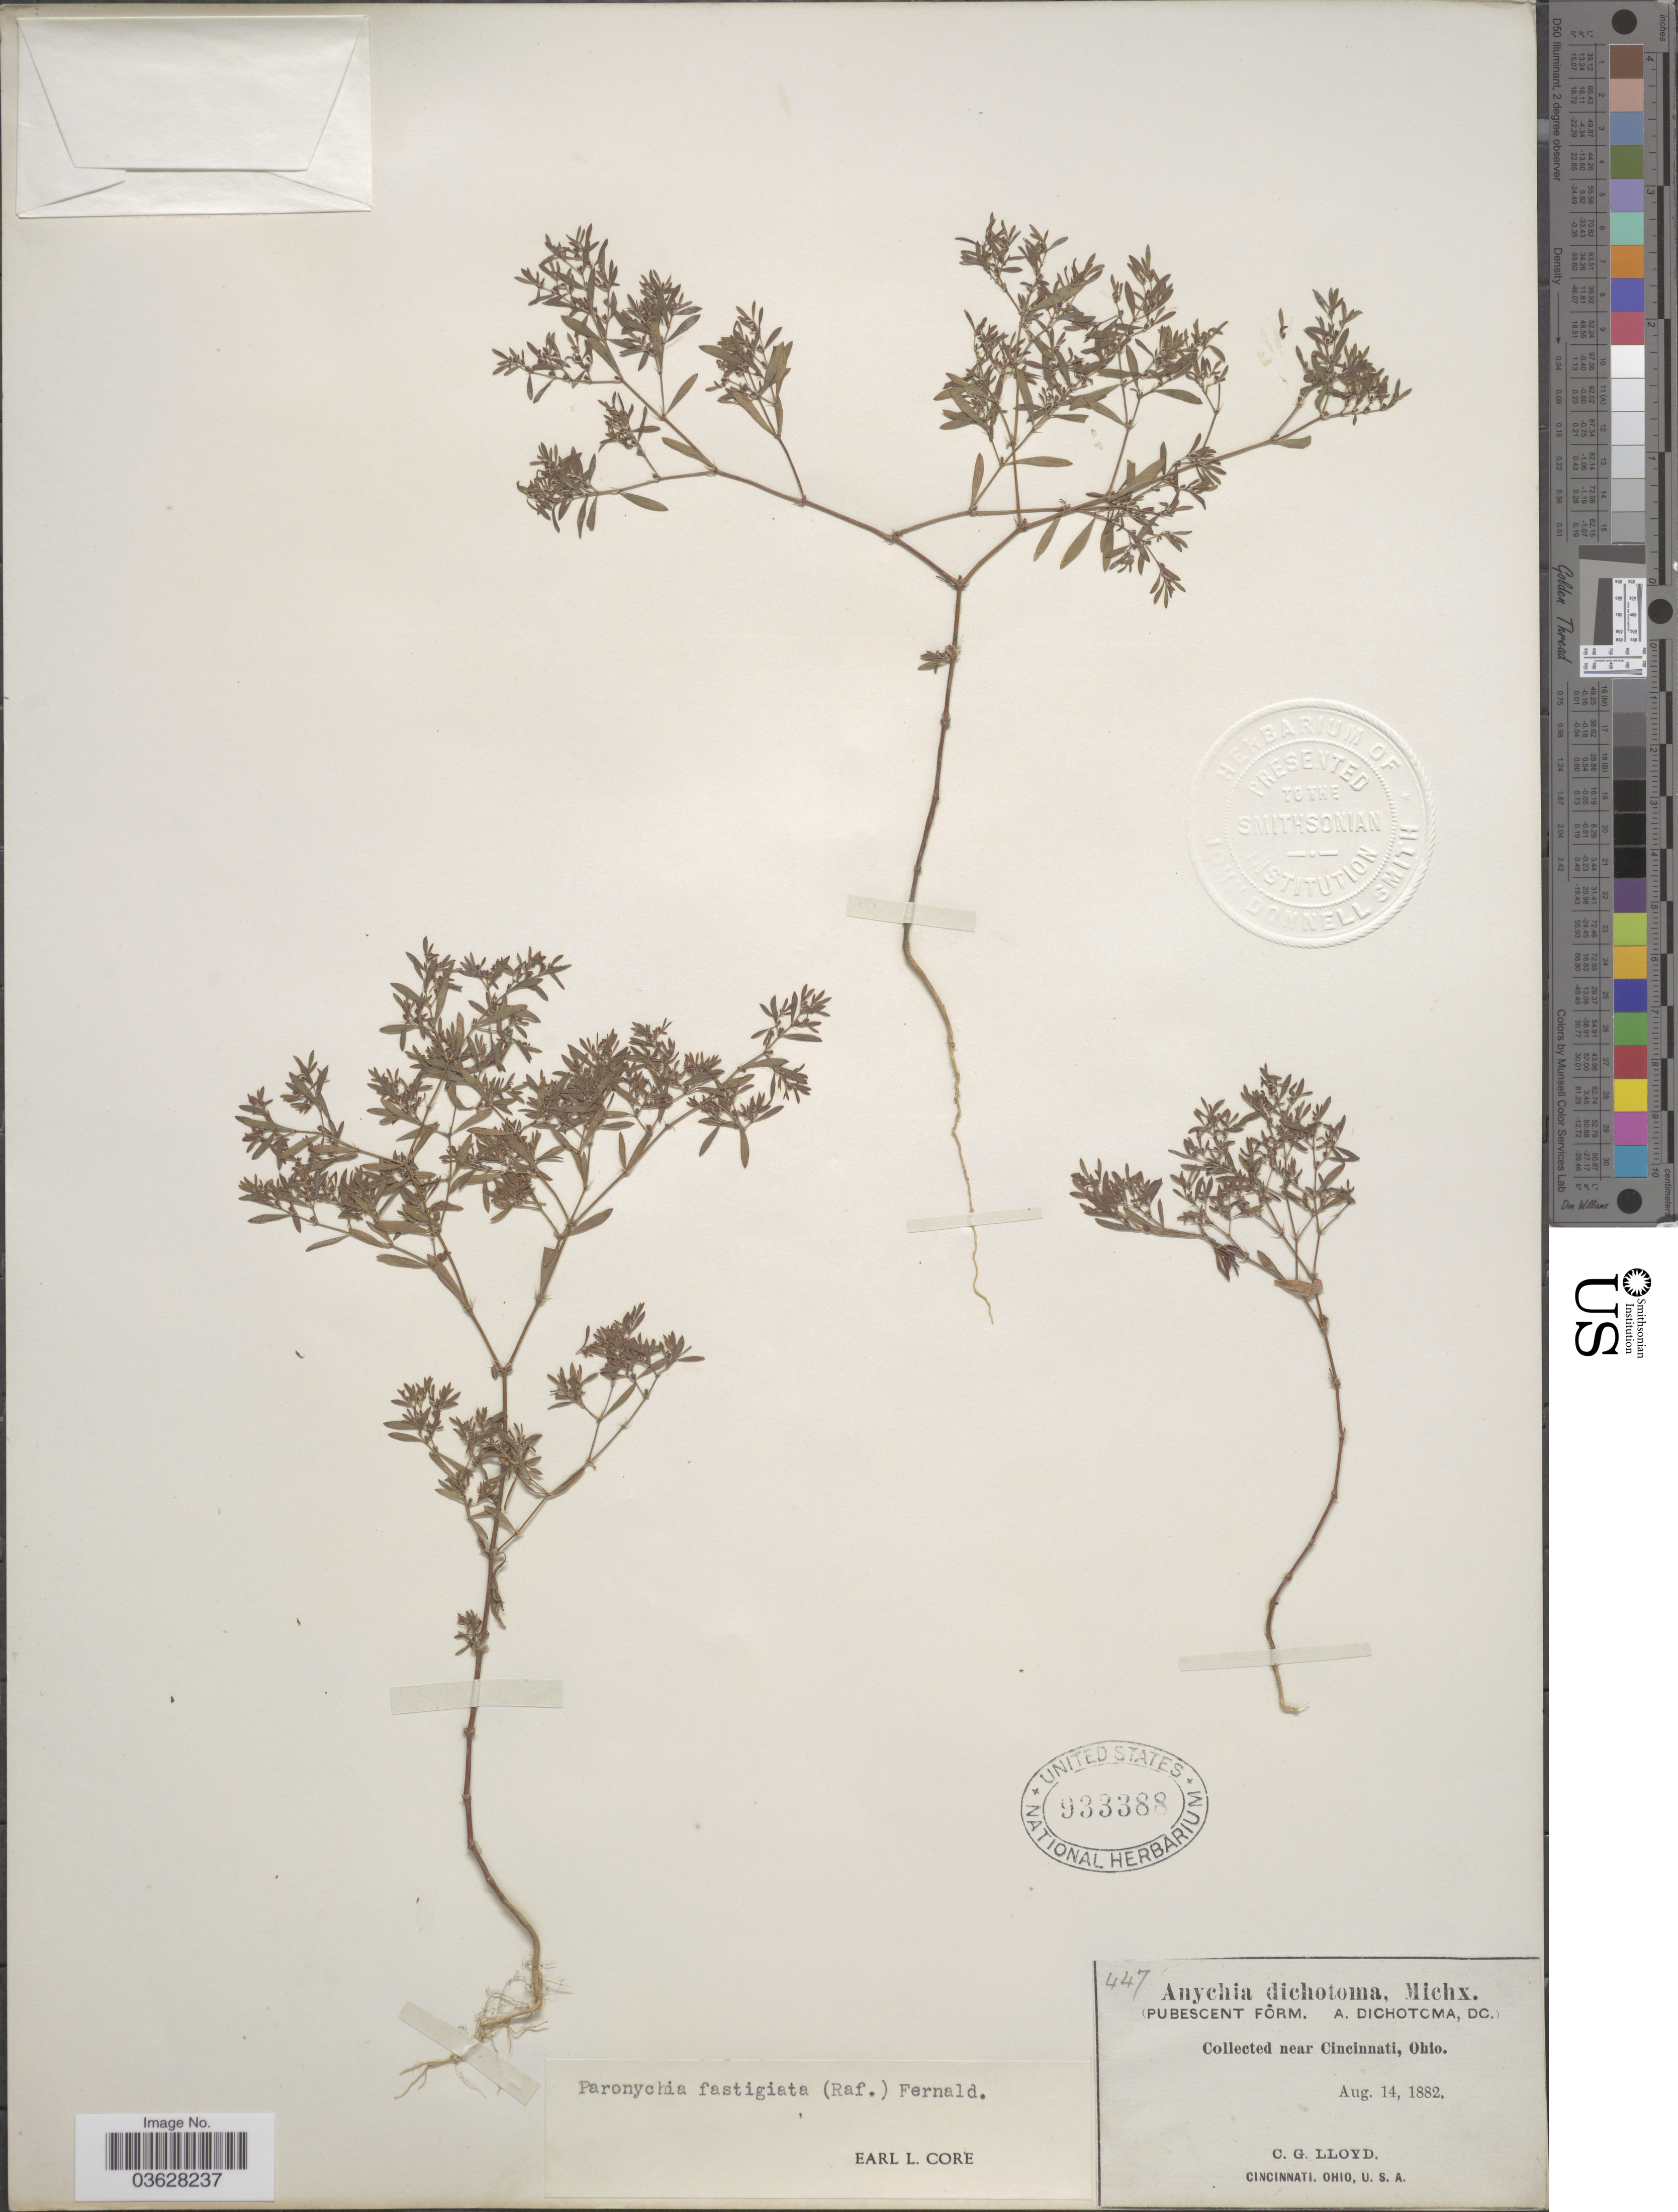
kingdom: Plantae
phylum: Tracheophyta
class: Magnoliopsida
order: Caryophyllales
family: Caryophyllaceae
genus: Paronychia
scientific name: Paronychia fastigiata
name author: (Raf.) Fernald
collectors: C. G. Lloyd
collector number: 447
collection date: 1882-08-14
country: United States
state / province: Ohio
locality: Near Cincinnati.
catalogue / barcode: US 933388